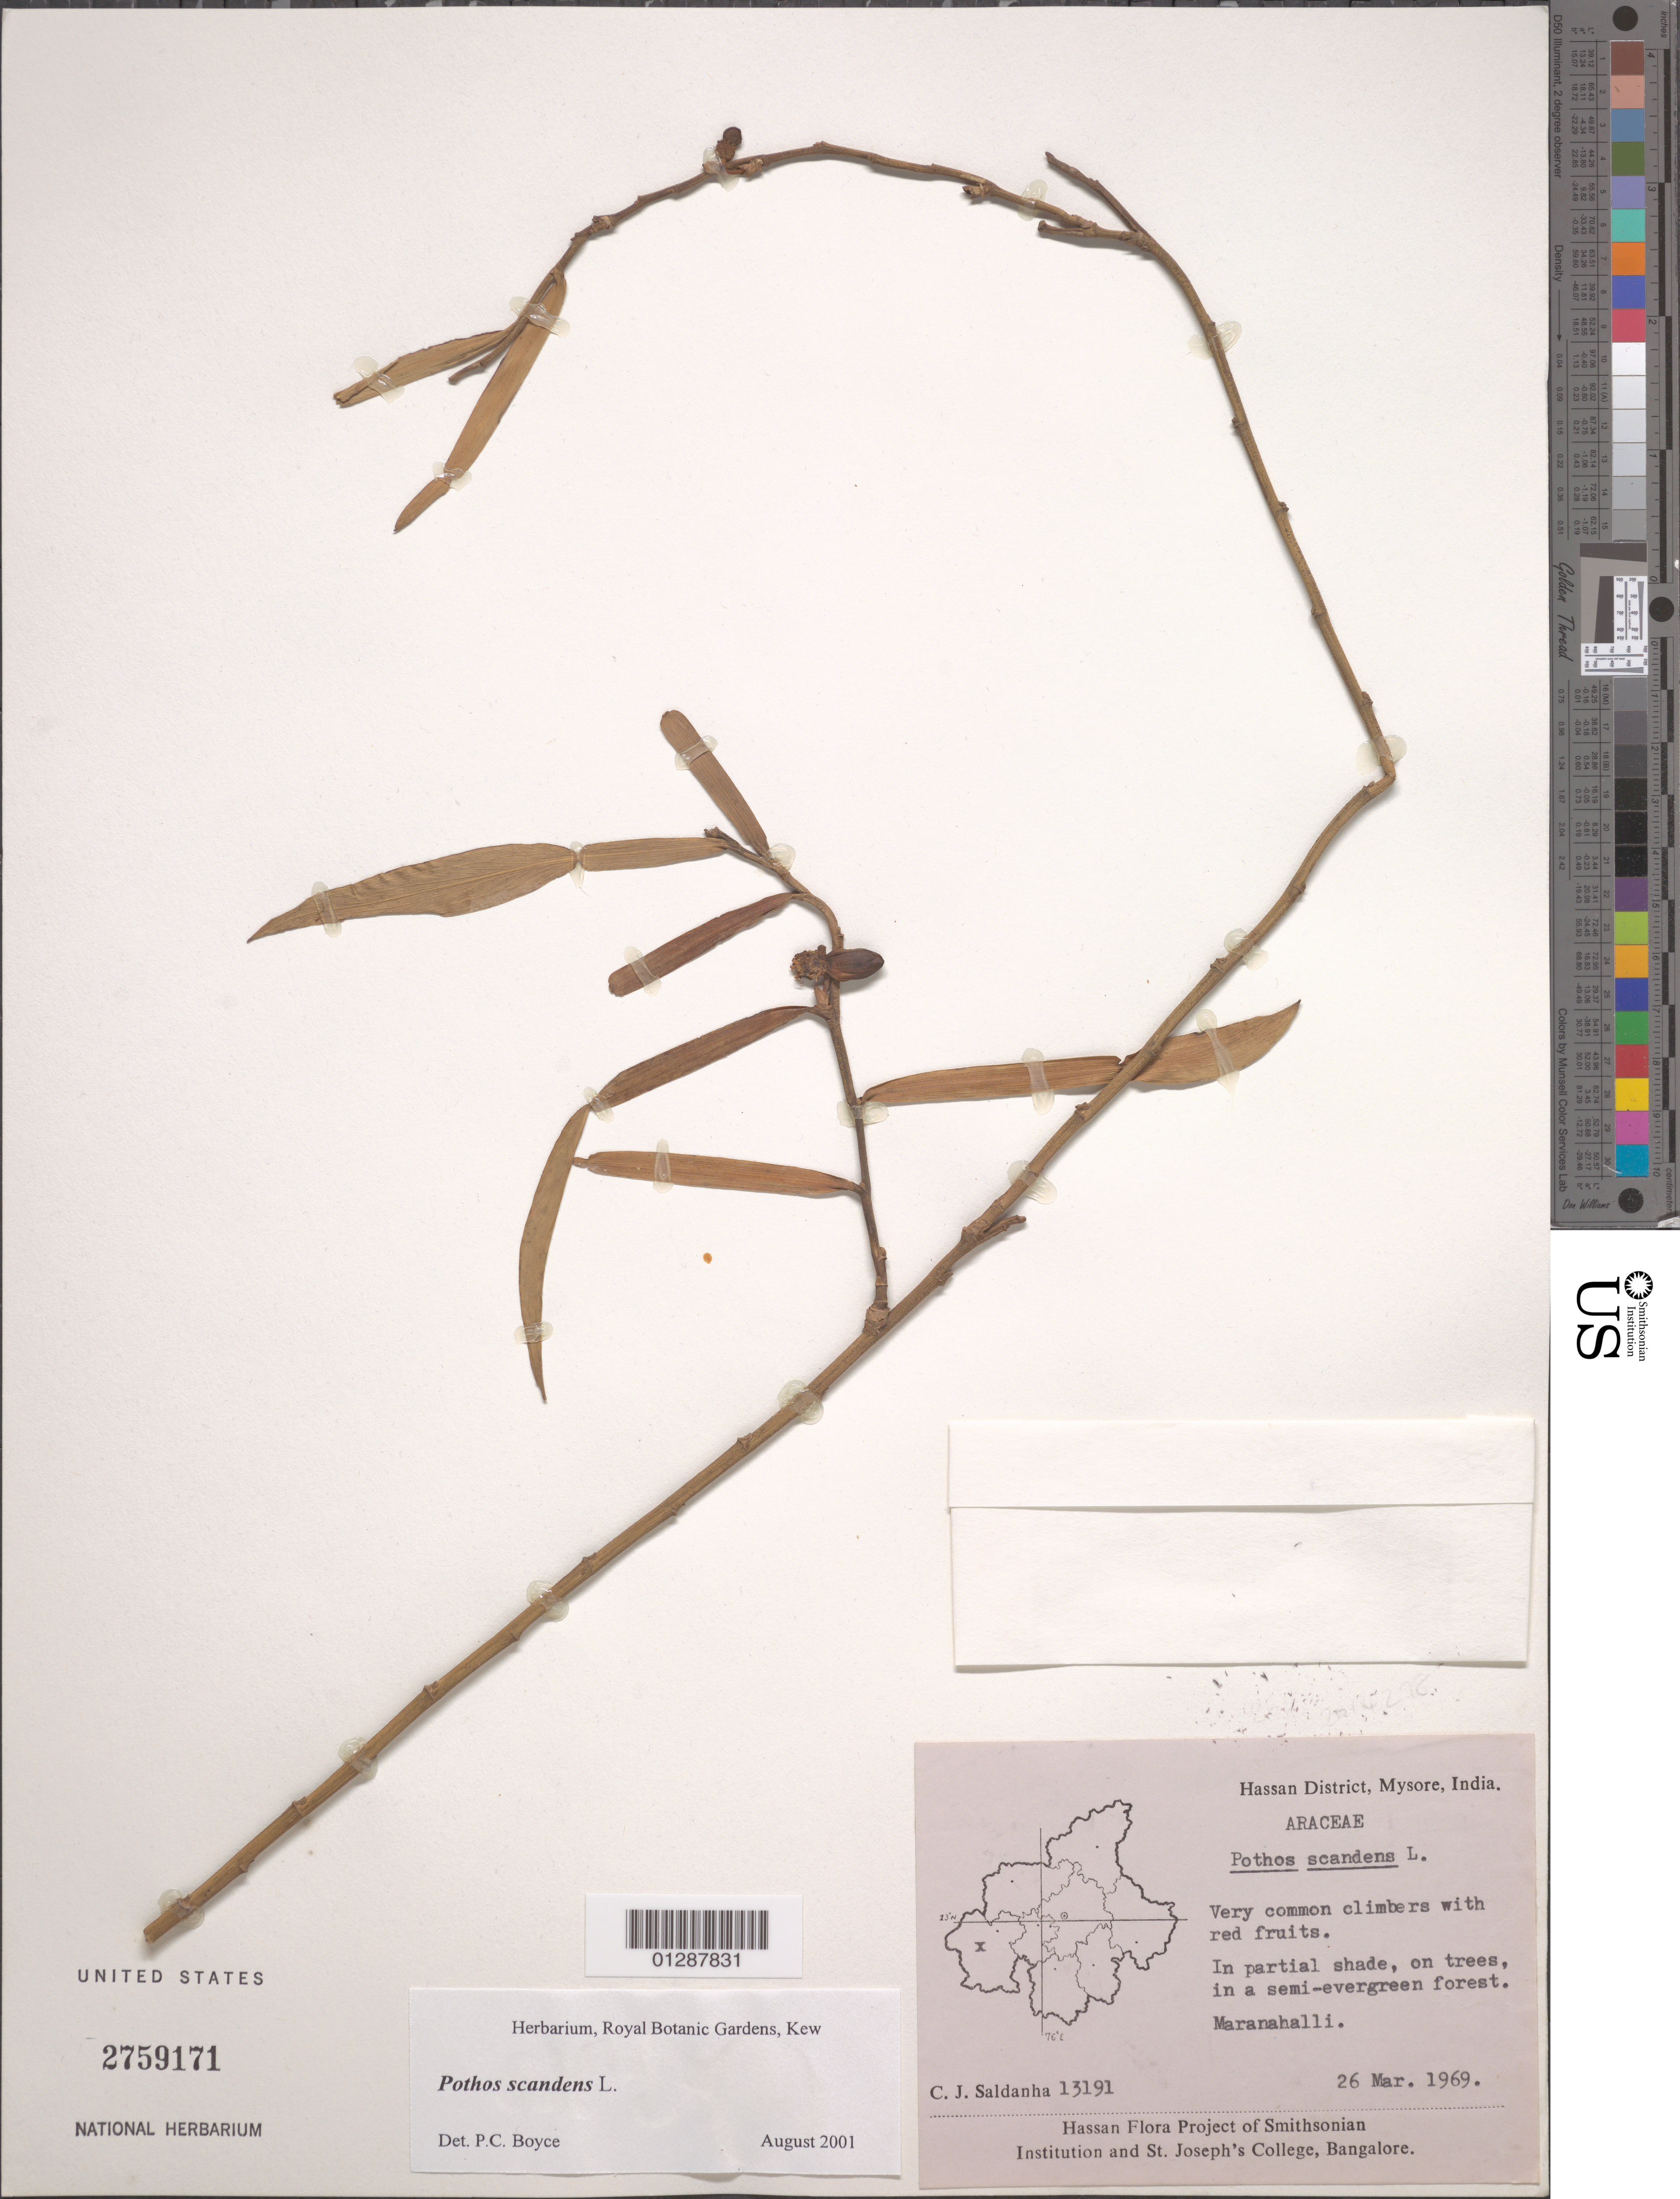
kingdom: Plantae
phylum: Tracheophyta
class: Liliopsida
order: Alismatales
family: Araceae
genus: Pothos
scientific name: Pothos scandens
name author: L.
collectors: C. J. Saldanha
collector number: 13191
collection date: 1969-03-26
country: India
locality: Hassan District, Mysore. Maranahalli.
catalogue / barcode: US 2759171